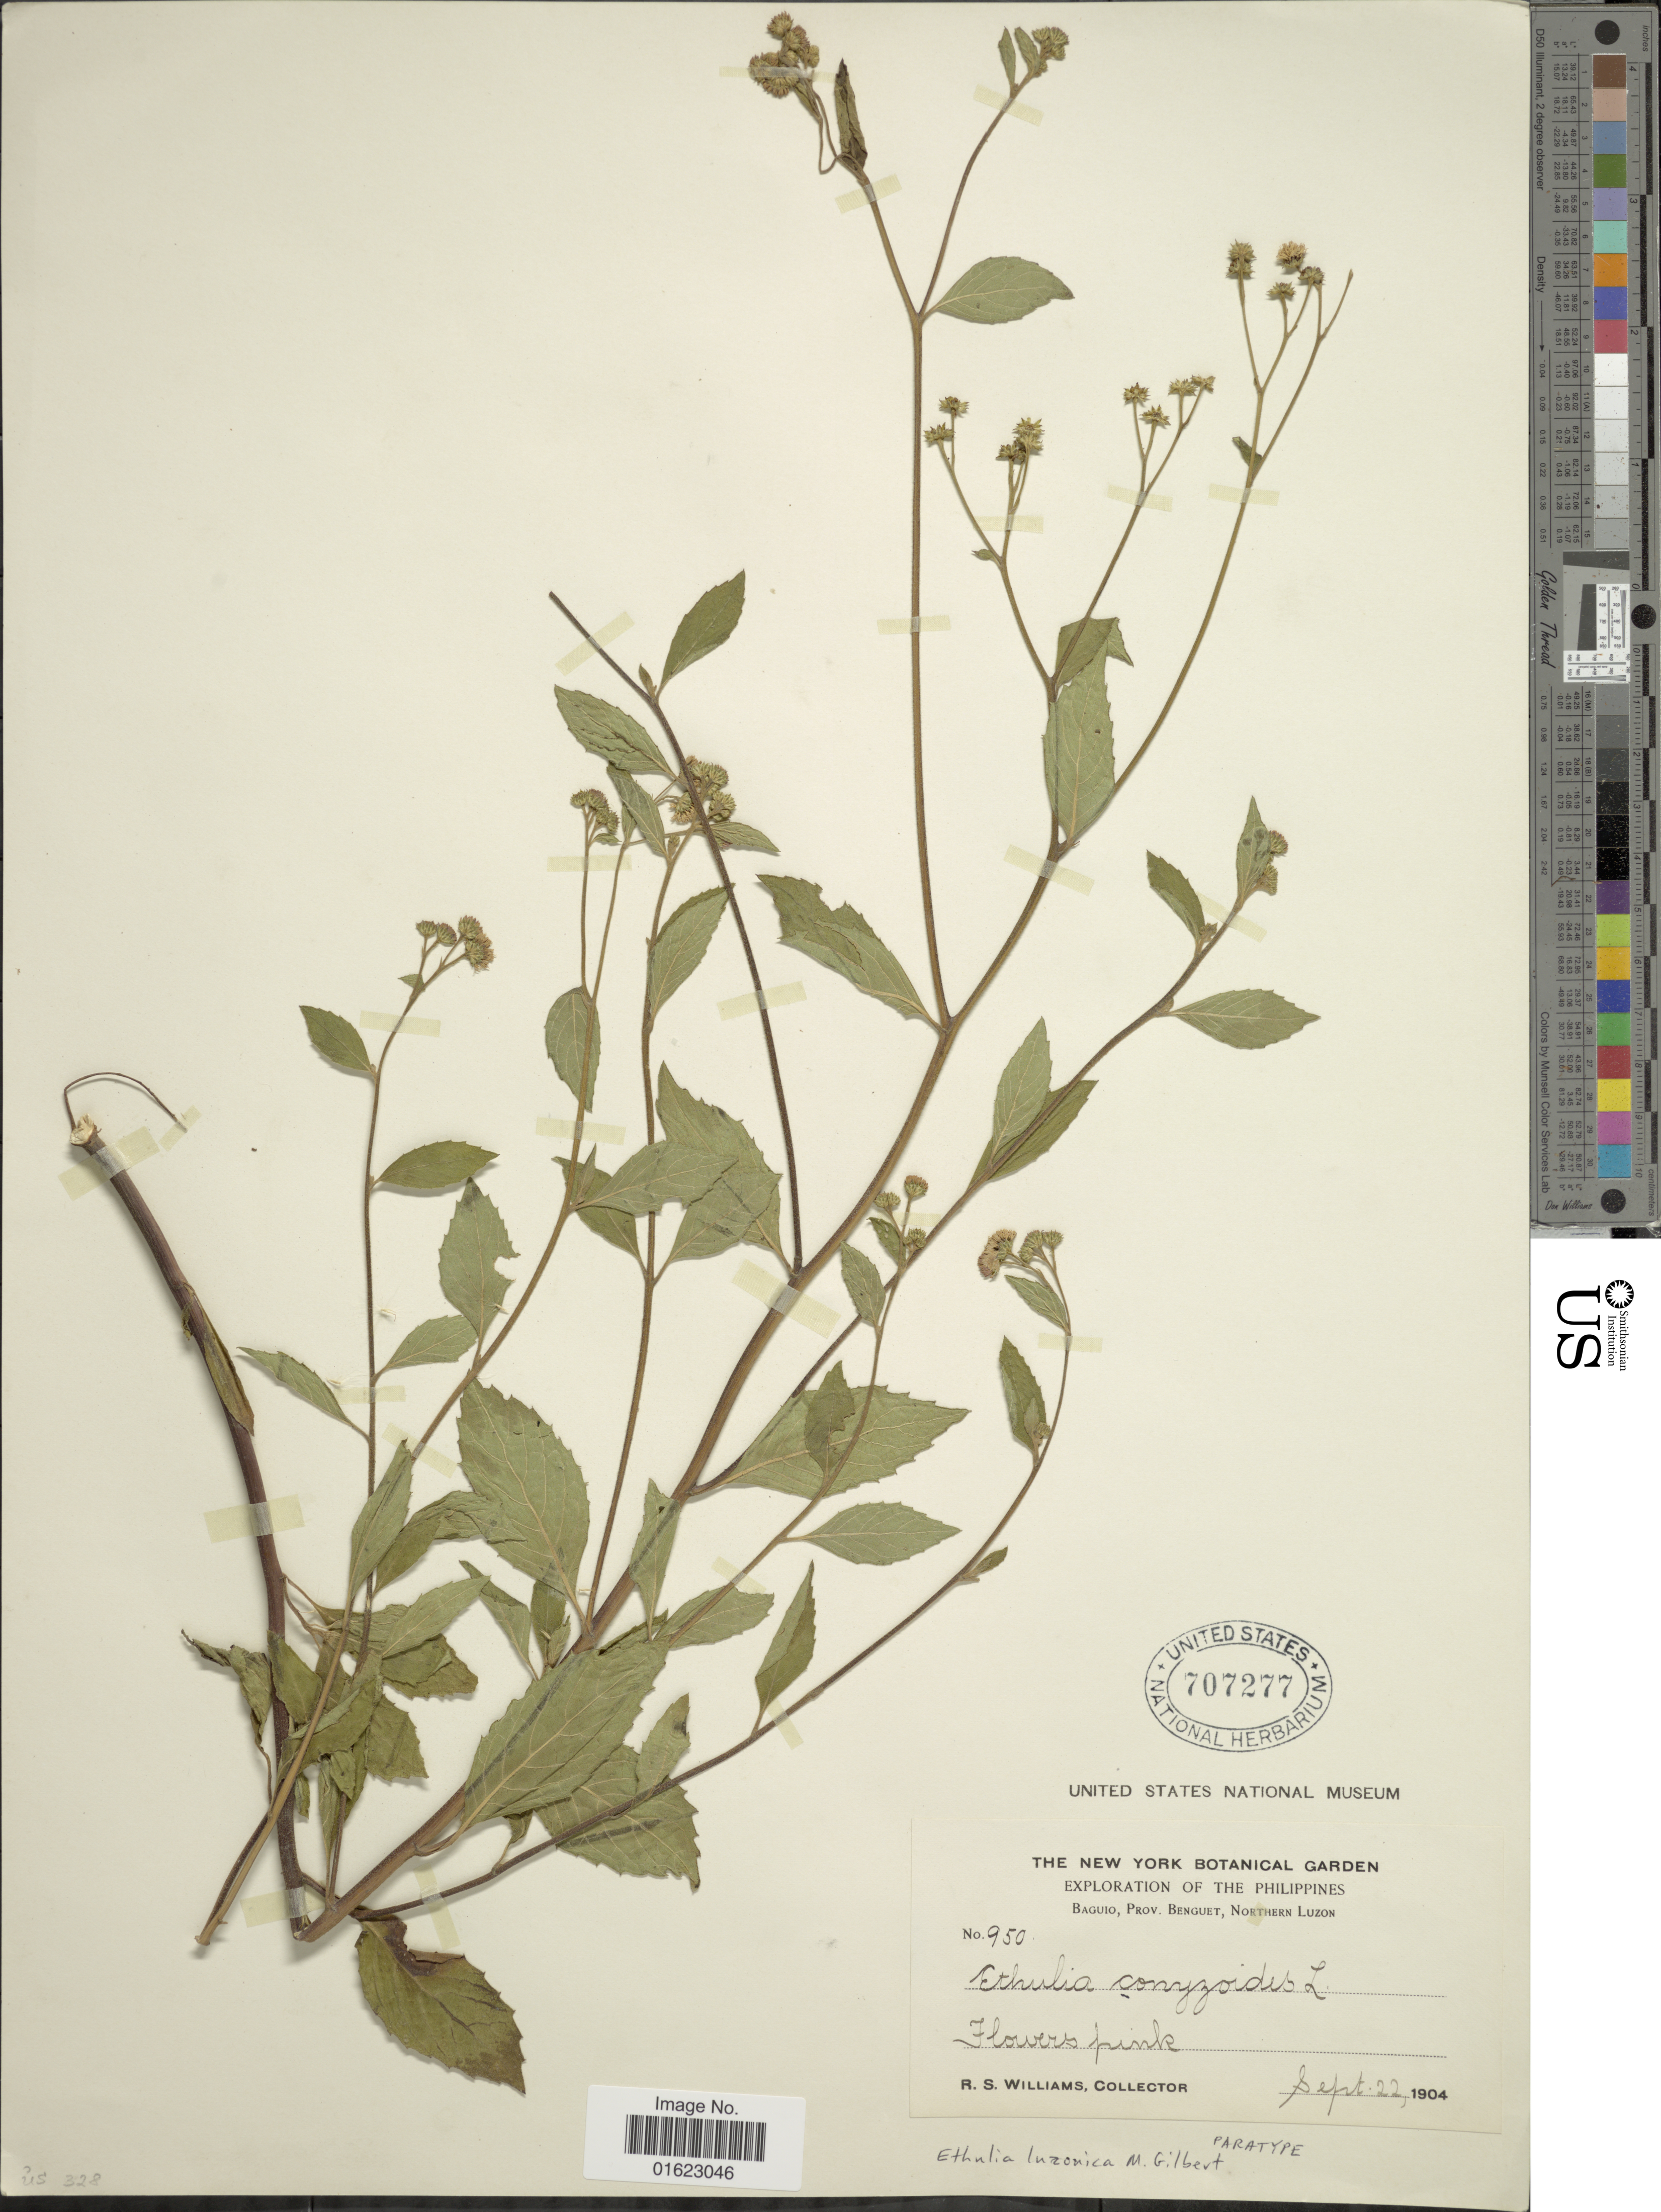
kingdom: Plantae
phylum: Tracheophyta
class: Magnoliopsida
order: Asterales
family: Asteraceae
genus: Ethulia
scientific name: Ethulia luzonica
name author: M.G. Gilbert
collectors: R. S. Williams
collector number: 950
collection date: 1904-09-22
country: Philippines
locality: Baguio, Prov. Benguet, Northern Luzon.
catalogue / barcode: US 707277